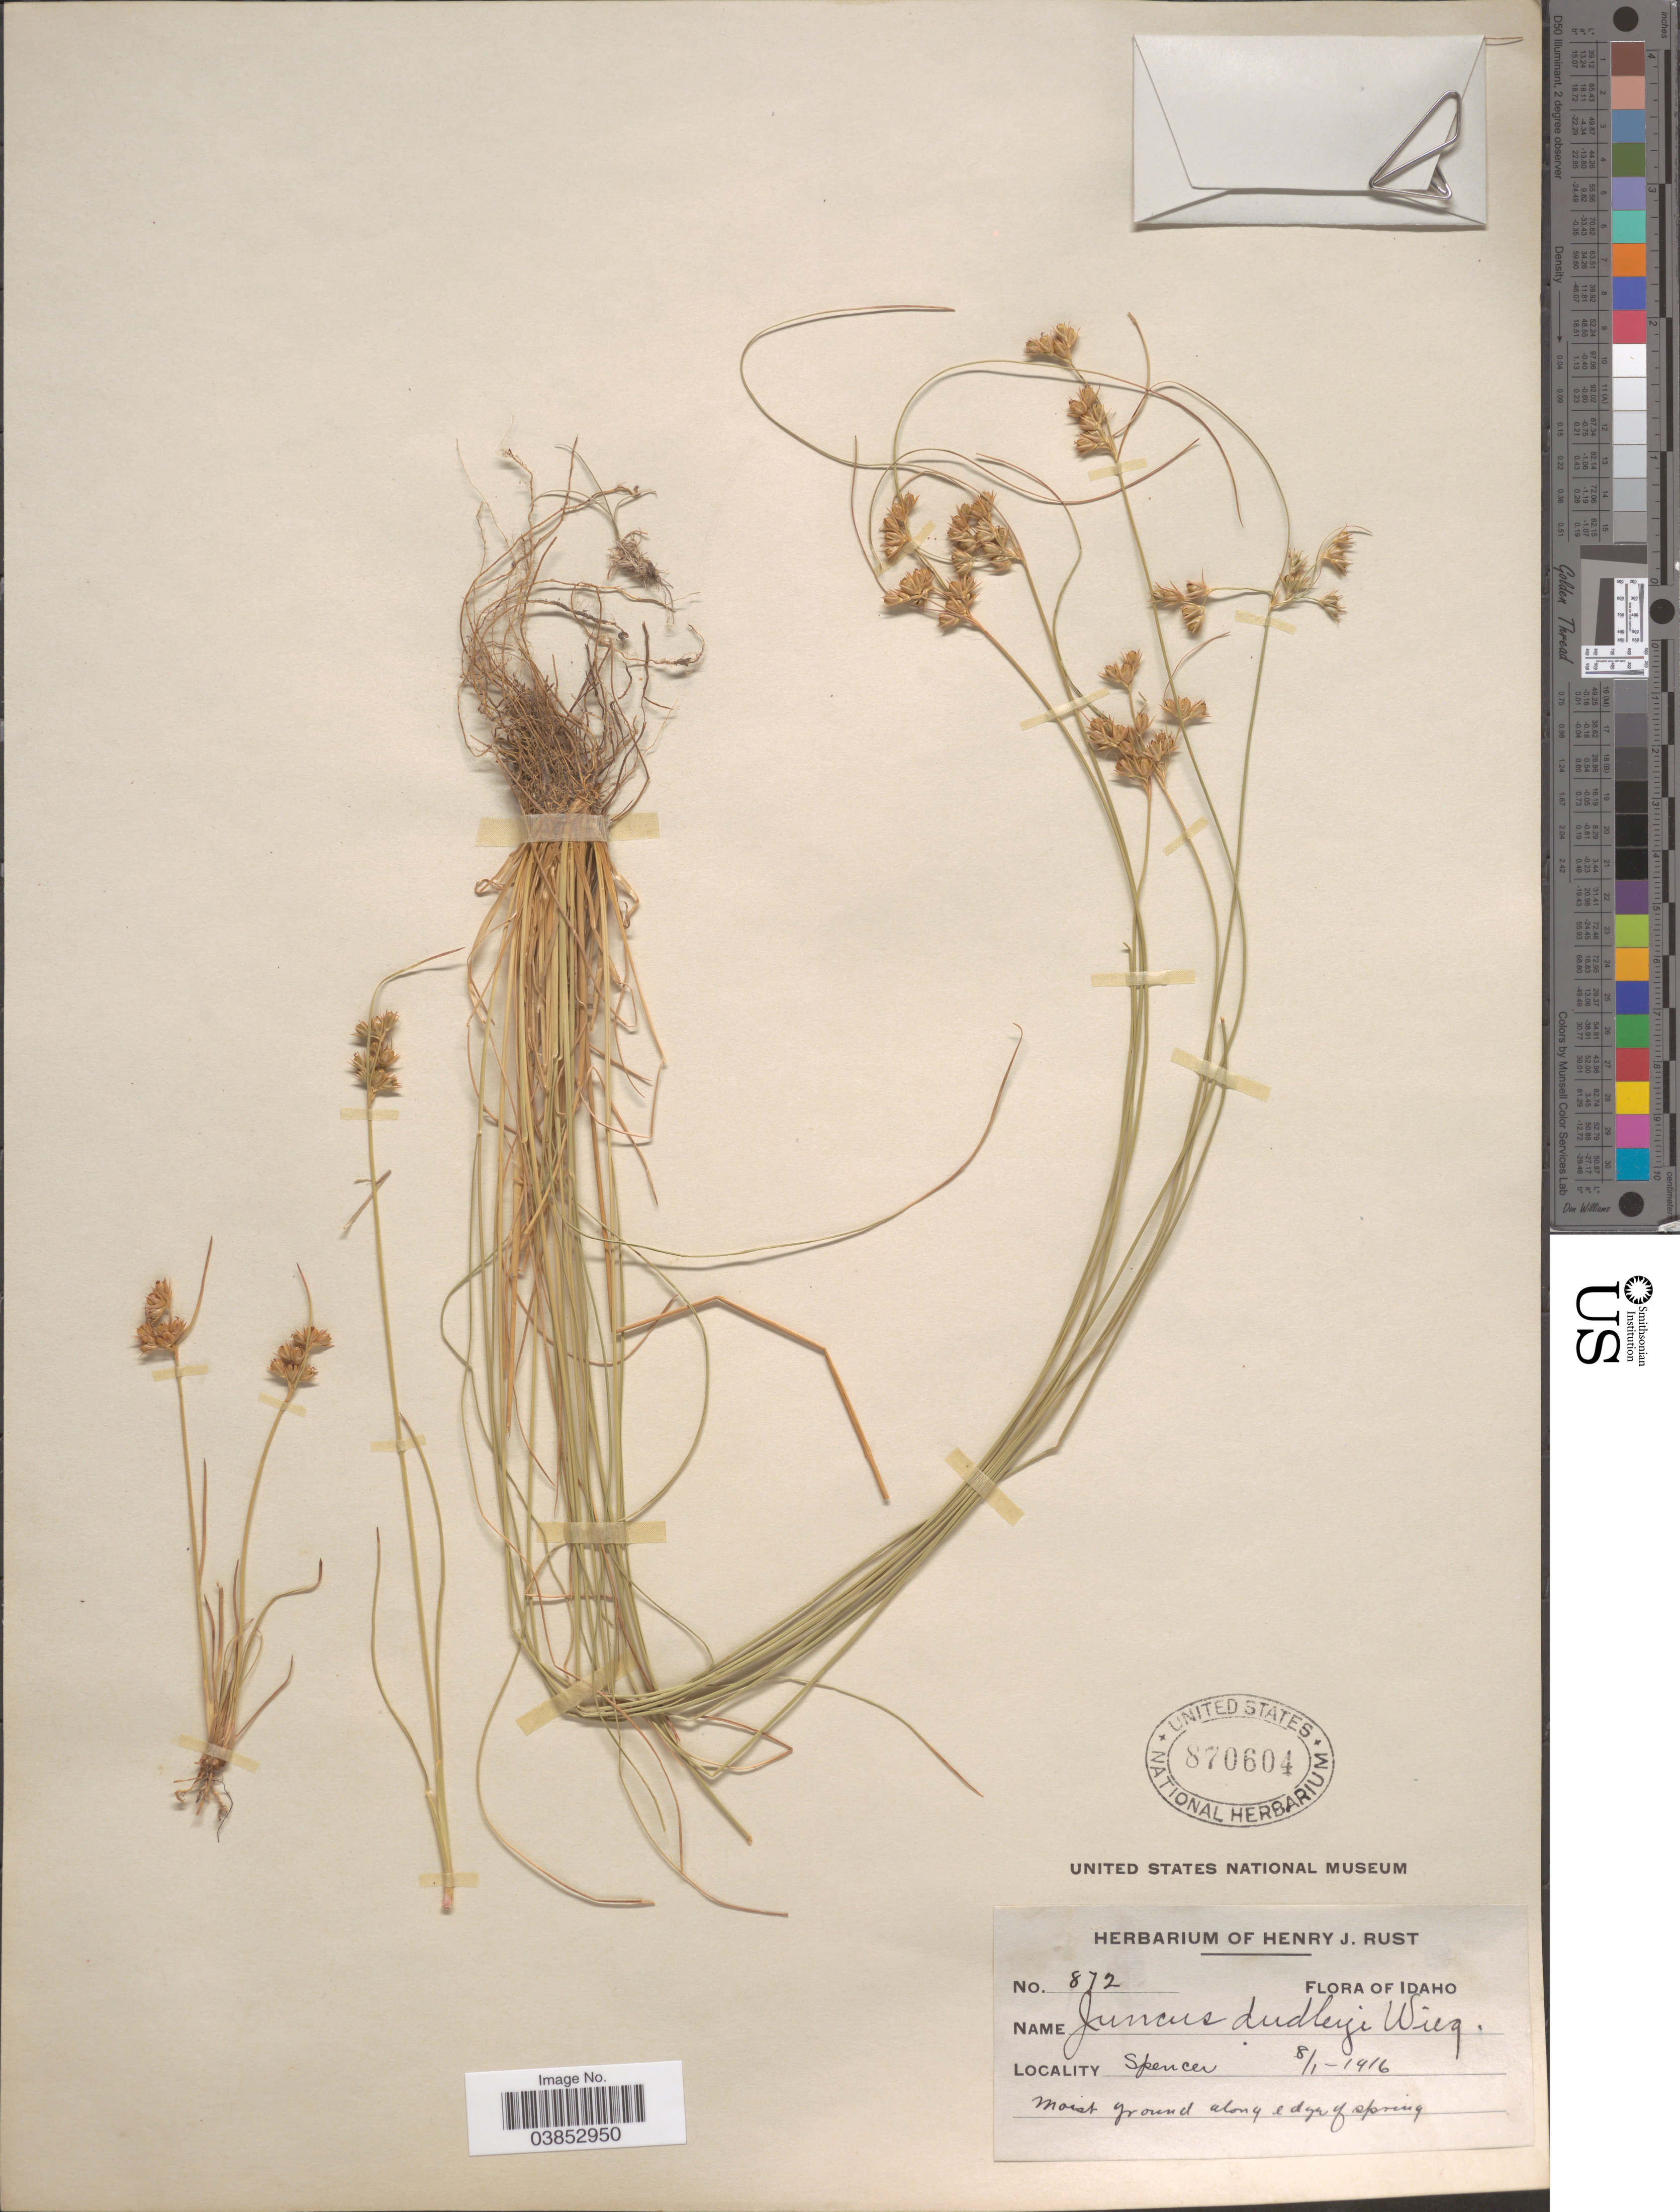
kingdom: Plantae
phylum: Tracheophyta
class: Liliopsida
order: Poales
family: Juncaceae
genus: Juncus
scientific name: Juncus dudleyi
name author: Wiegand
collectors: ex herb. Henry J. Rust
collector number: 872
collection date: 1916-08-01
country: United States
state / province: Idaho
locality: Spencer. Moist ground along edge of spring.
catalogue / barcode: US 870604